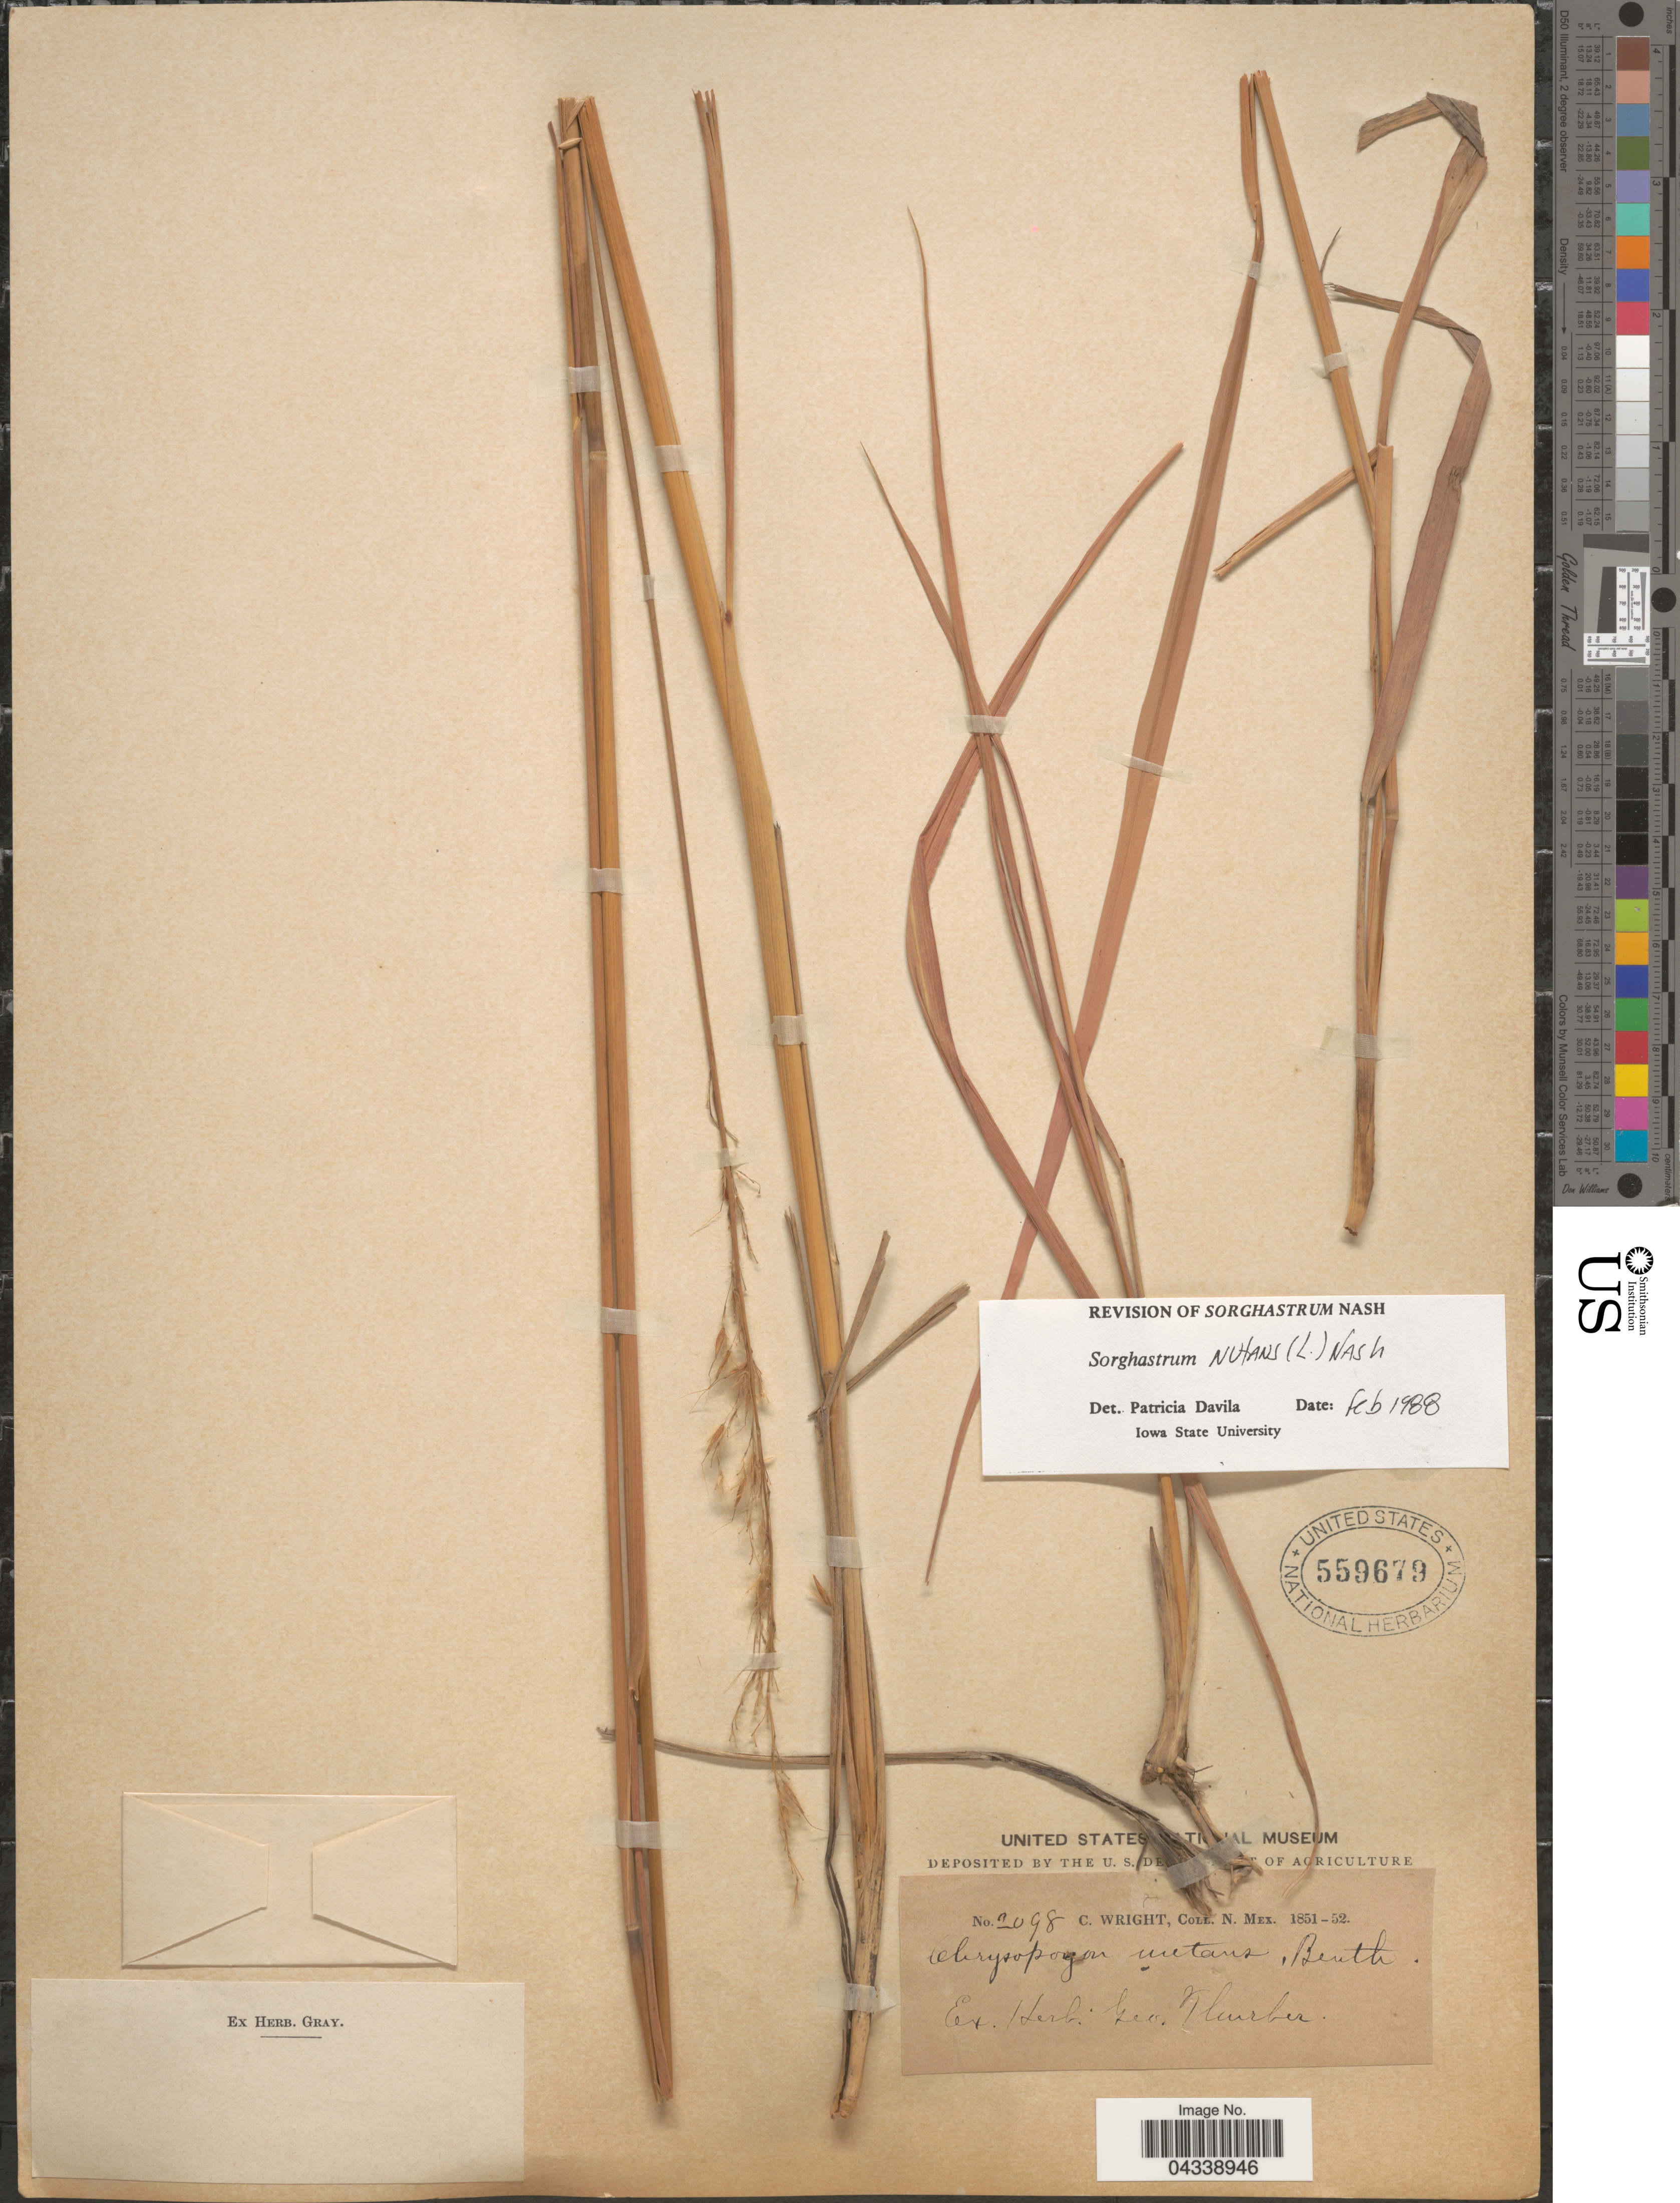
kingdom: Plantae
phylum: Tracheophyta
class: Liliopsida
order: Poales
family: Poaceae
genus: Sorghastrum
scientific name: Sorghastrum nutans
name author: (L.) Nash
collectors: C. Wright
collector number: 2098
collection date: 1851/1852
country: United States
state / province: New Mexico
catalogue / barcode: US 559679